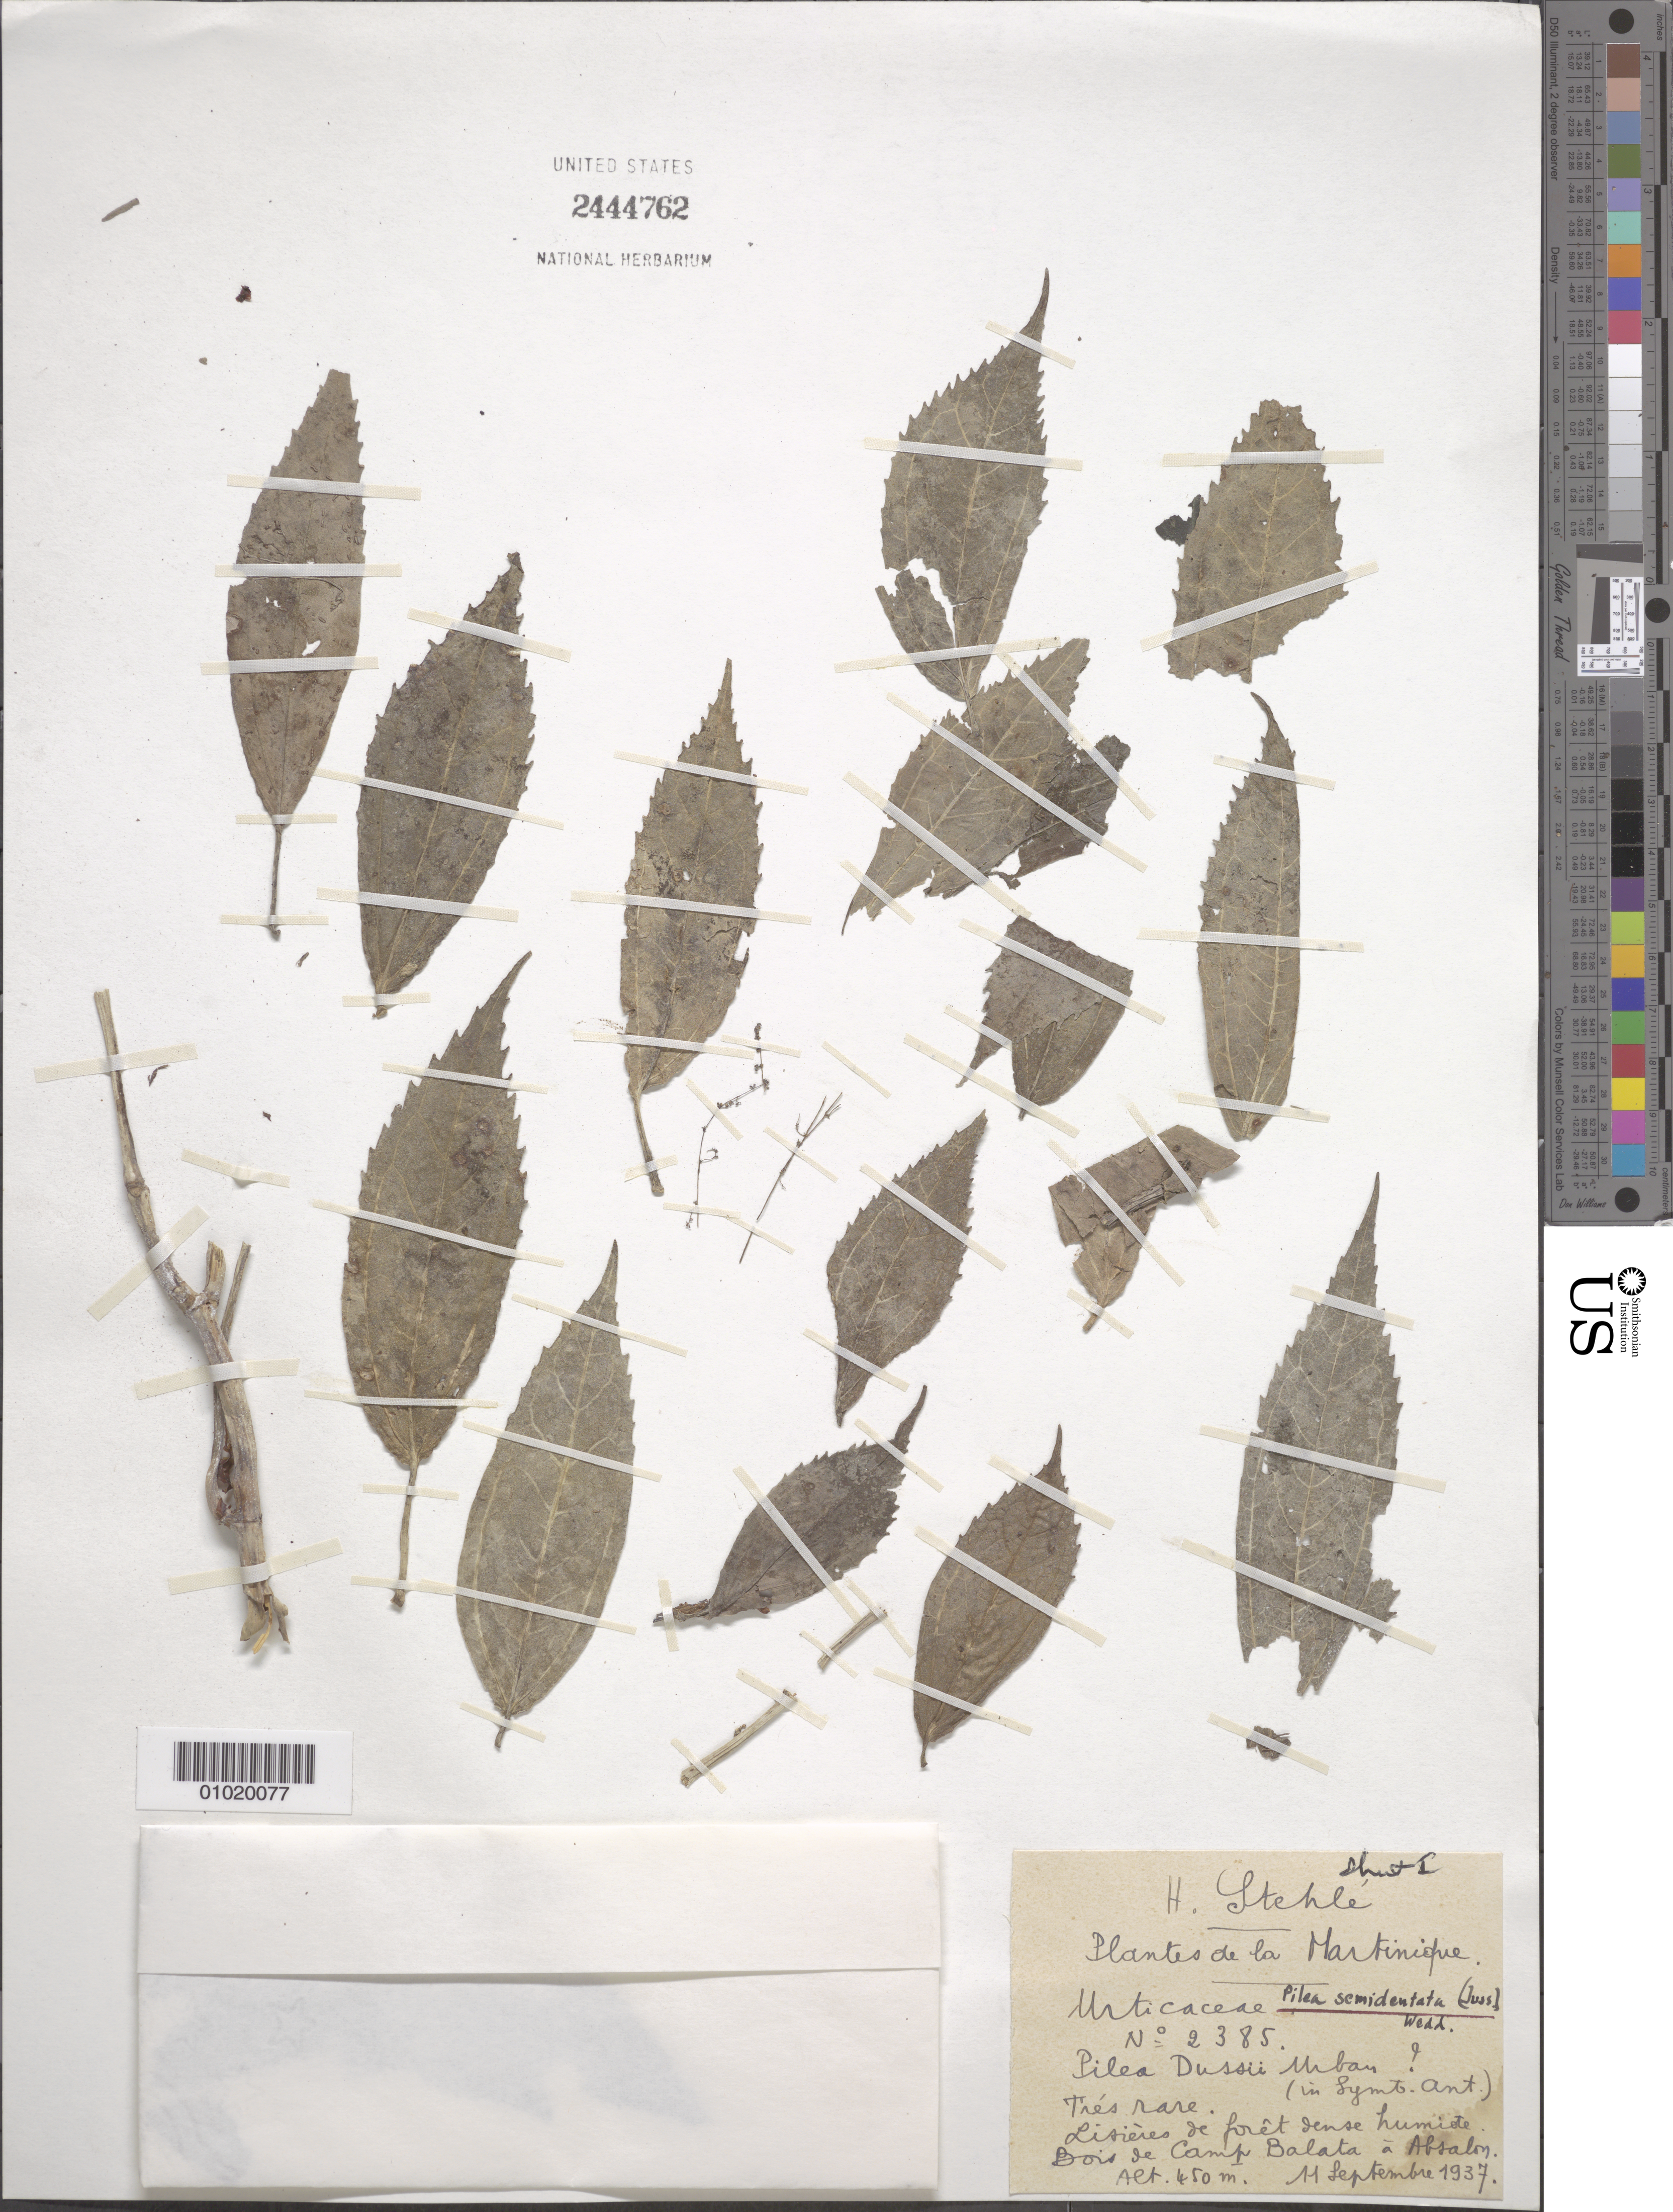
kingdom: Plantae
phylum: Tracheophyta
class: Magnoliopsida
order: Rosales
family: Urticaceae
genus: Pilea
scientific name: Pilea semidentata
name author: (Juss. ex Poir.) Wedd.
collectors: H. Stehlé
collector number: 2385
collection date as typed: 11 Sep 1937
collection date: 1937-09-11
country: Martinique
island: Martinique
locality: Copses in dense humid forests. Ground between Camp Balata and Ansalon.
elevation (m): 450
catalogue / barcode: US 2444762